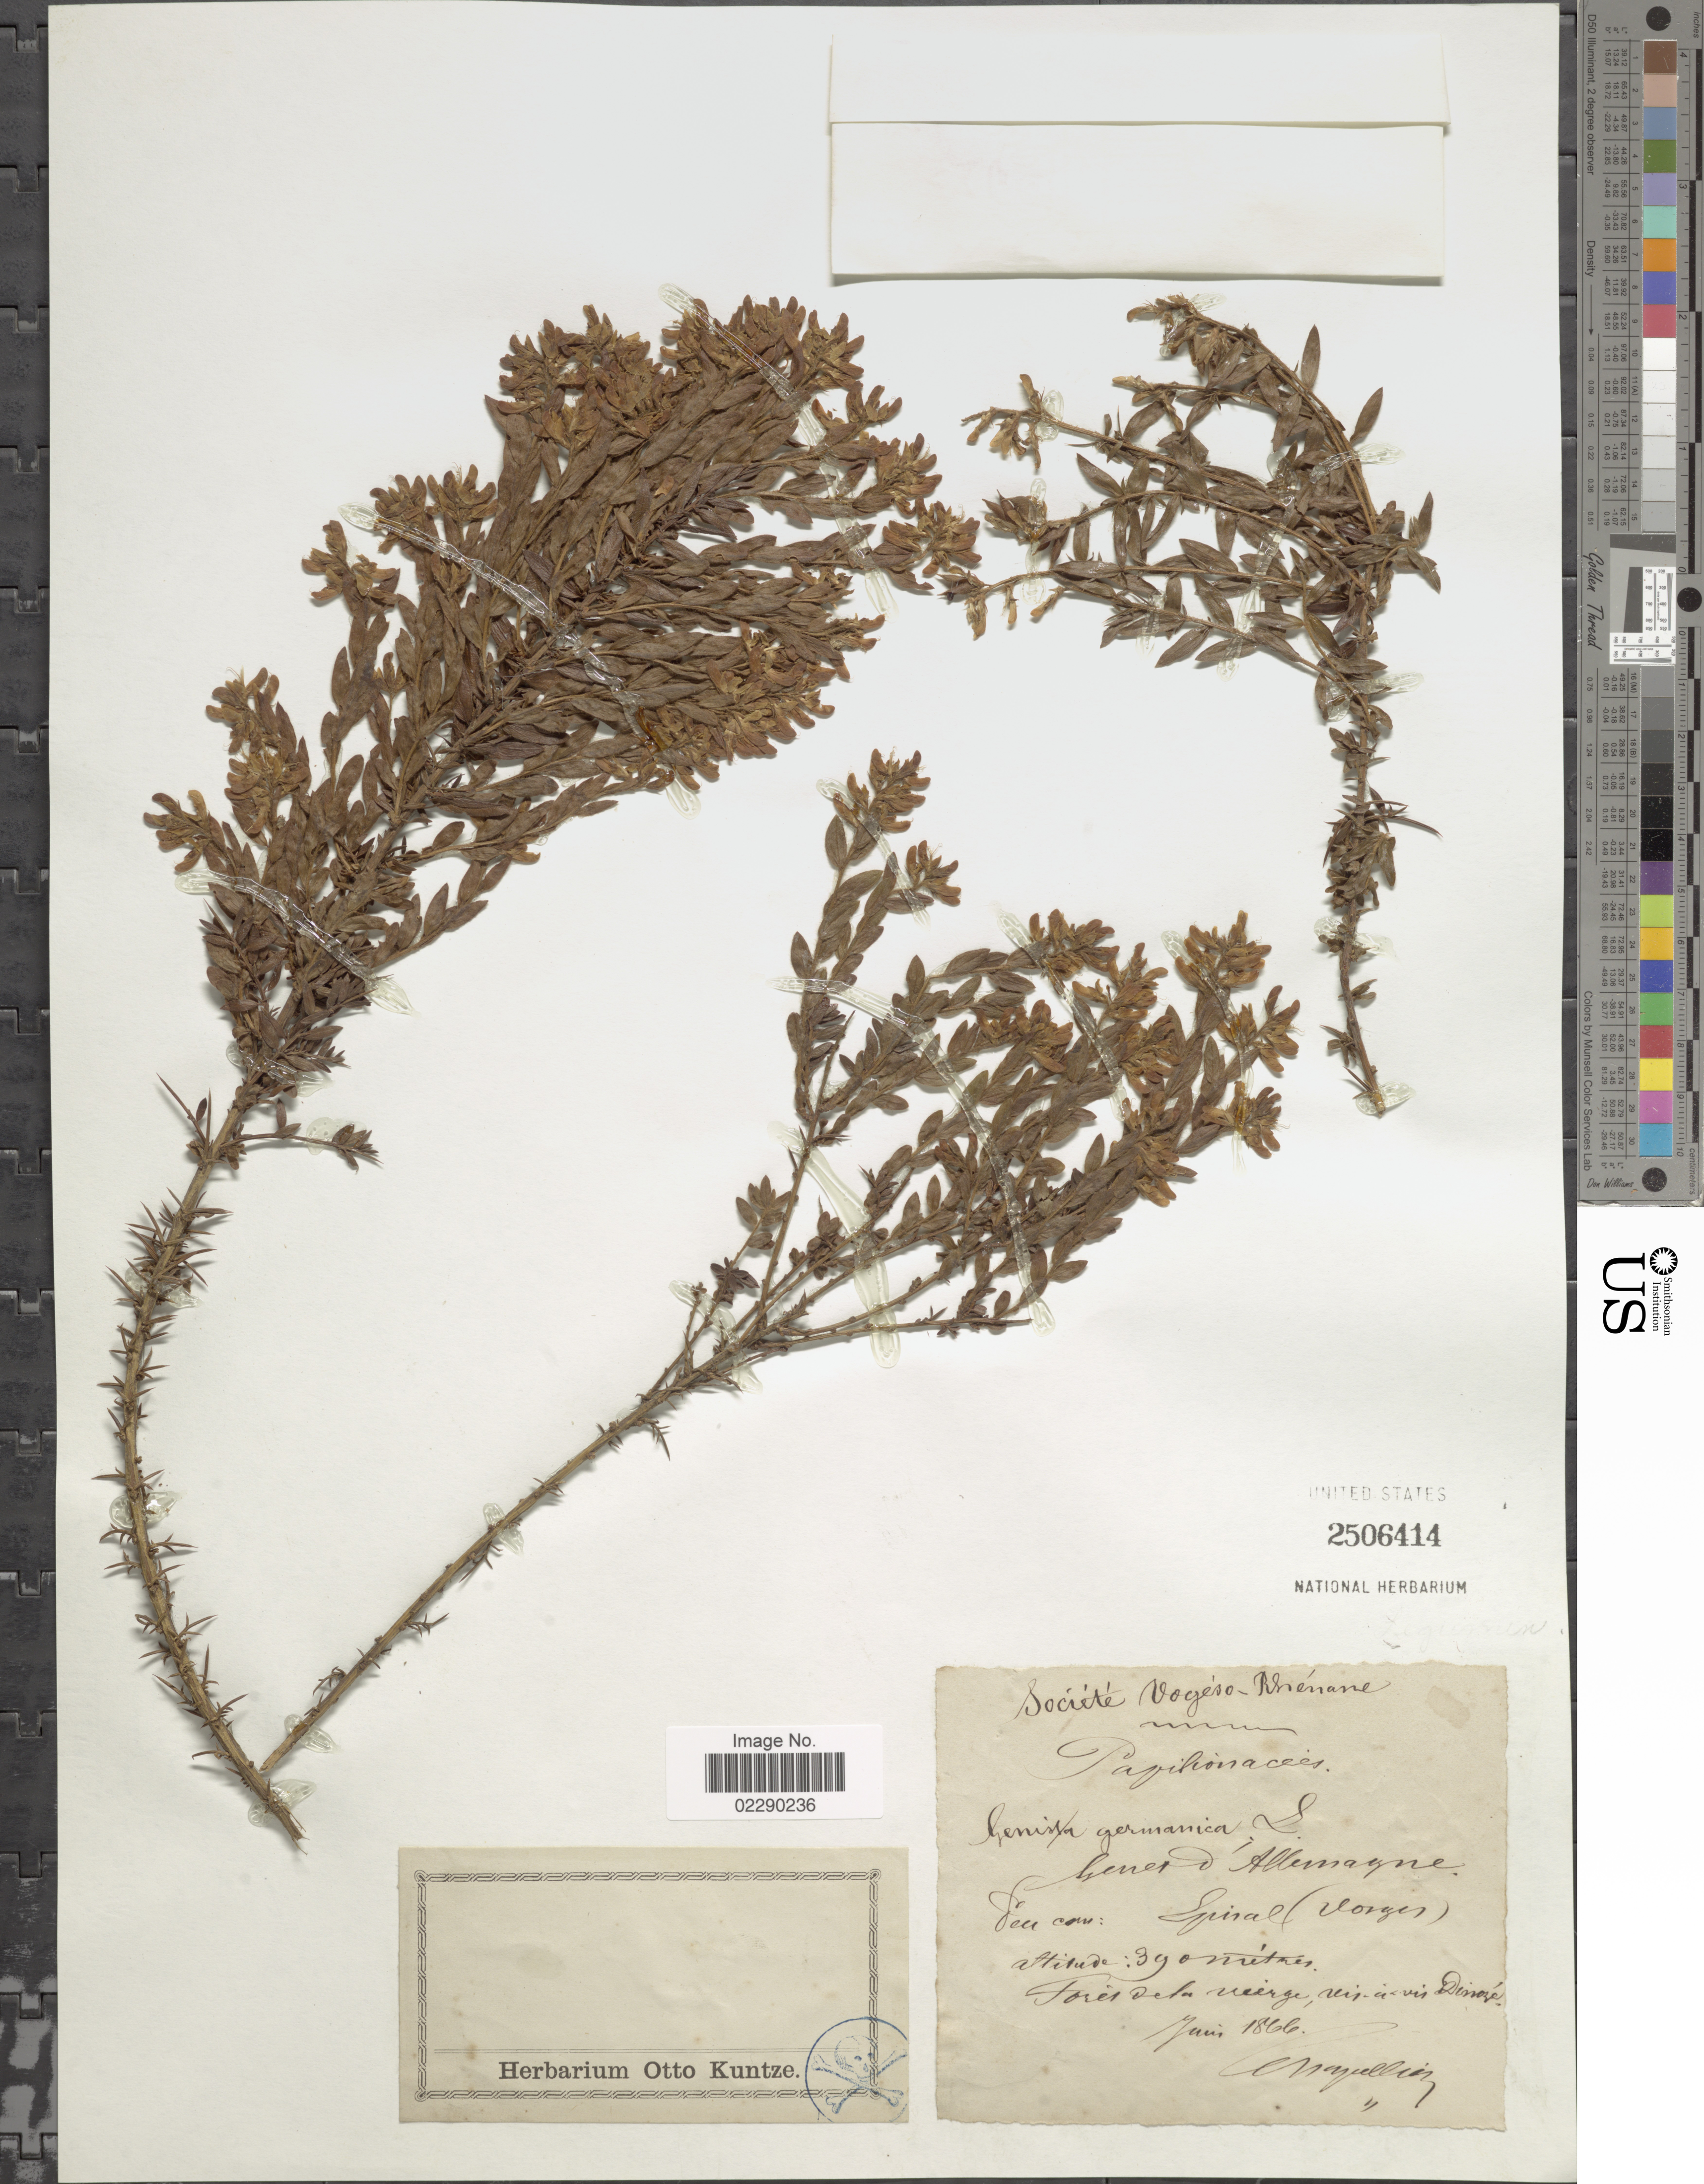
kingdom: Plantae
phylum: Tracheophyta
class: Magnoliopsida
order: Fabales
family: Fabaceae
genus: Genista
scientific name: Genista germanica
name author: L.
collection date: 1866-06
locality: Societe Vogeso, Rhenane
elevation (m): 390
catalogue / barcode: US 2506414